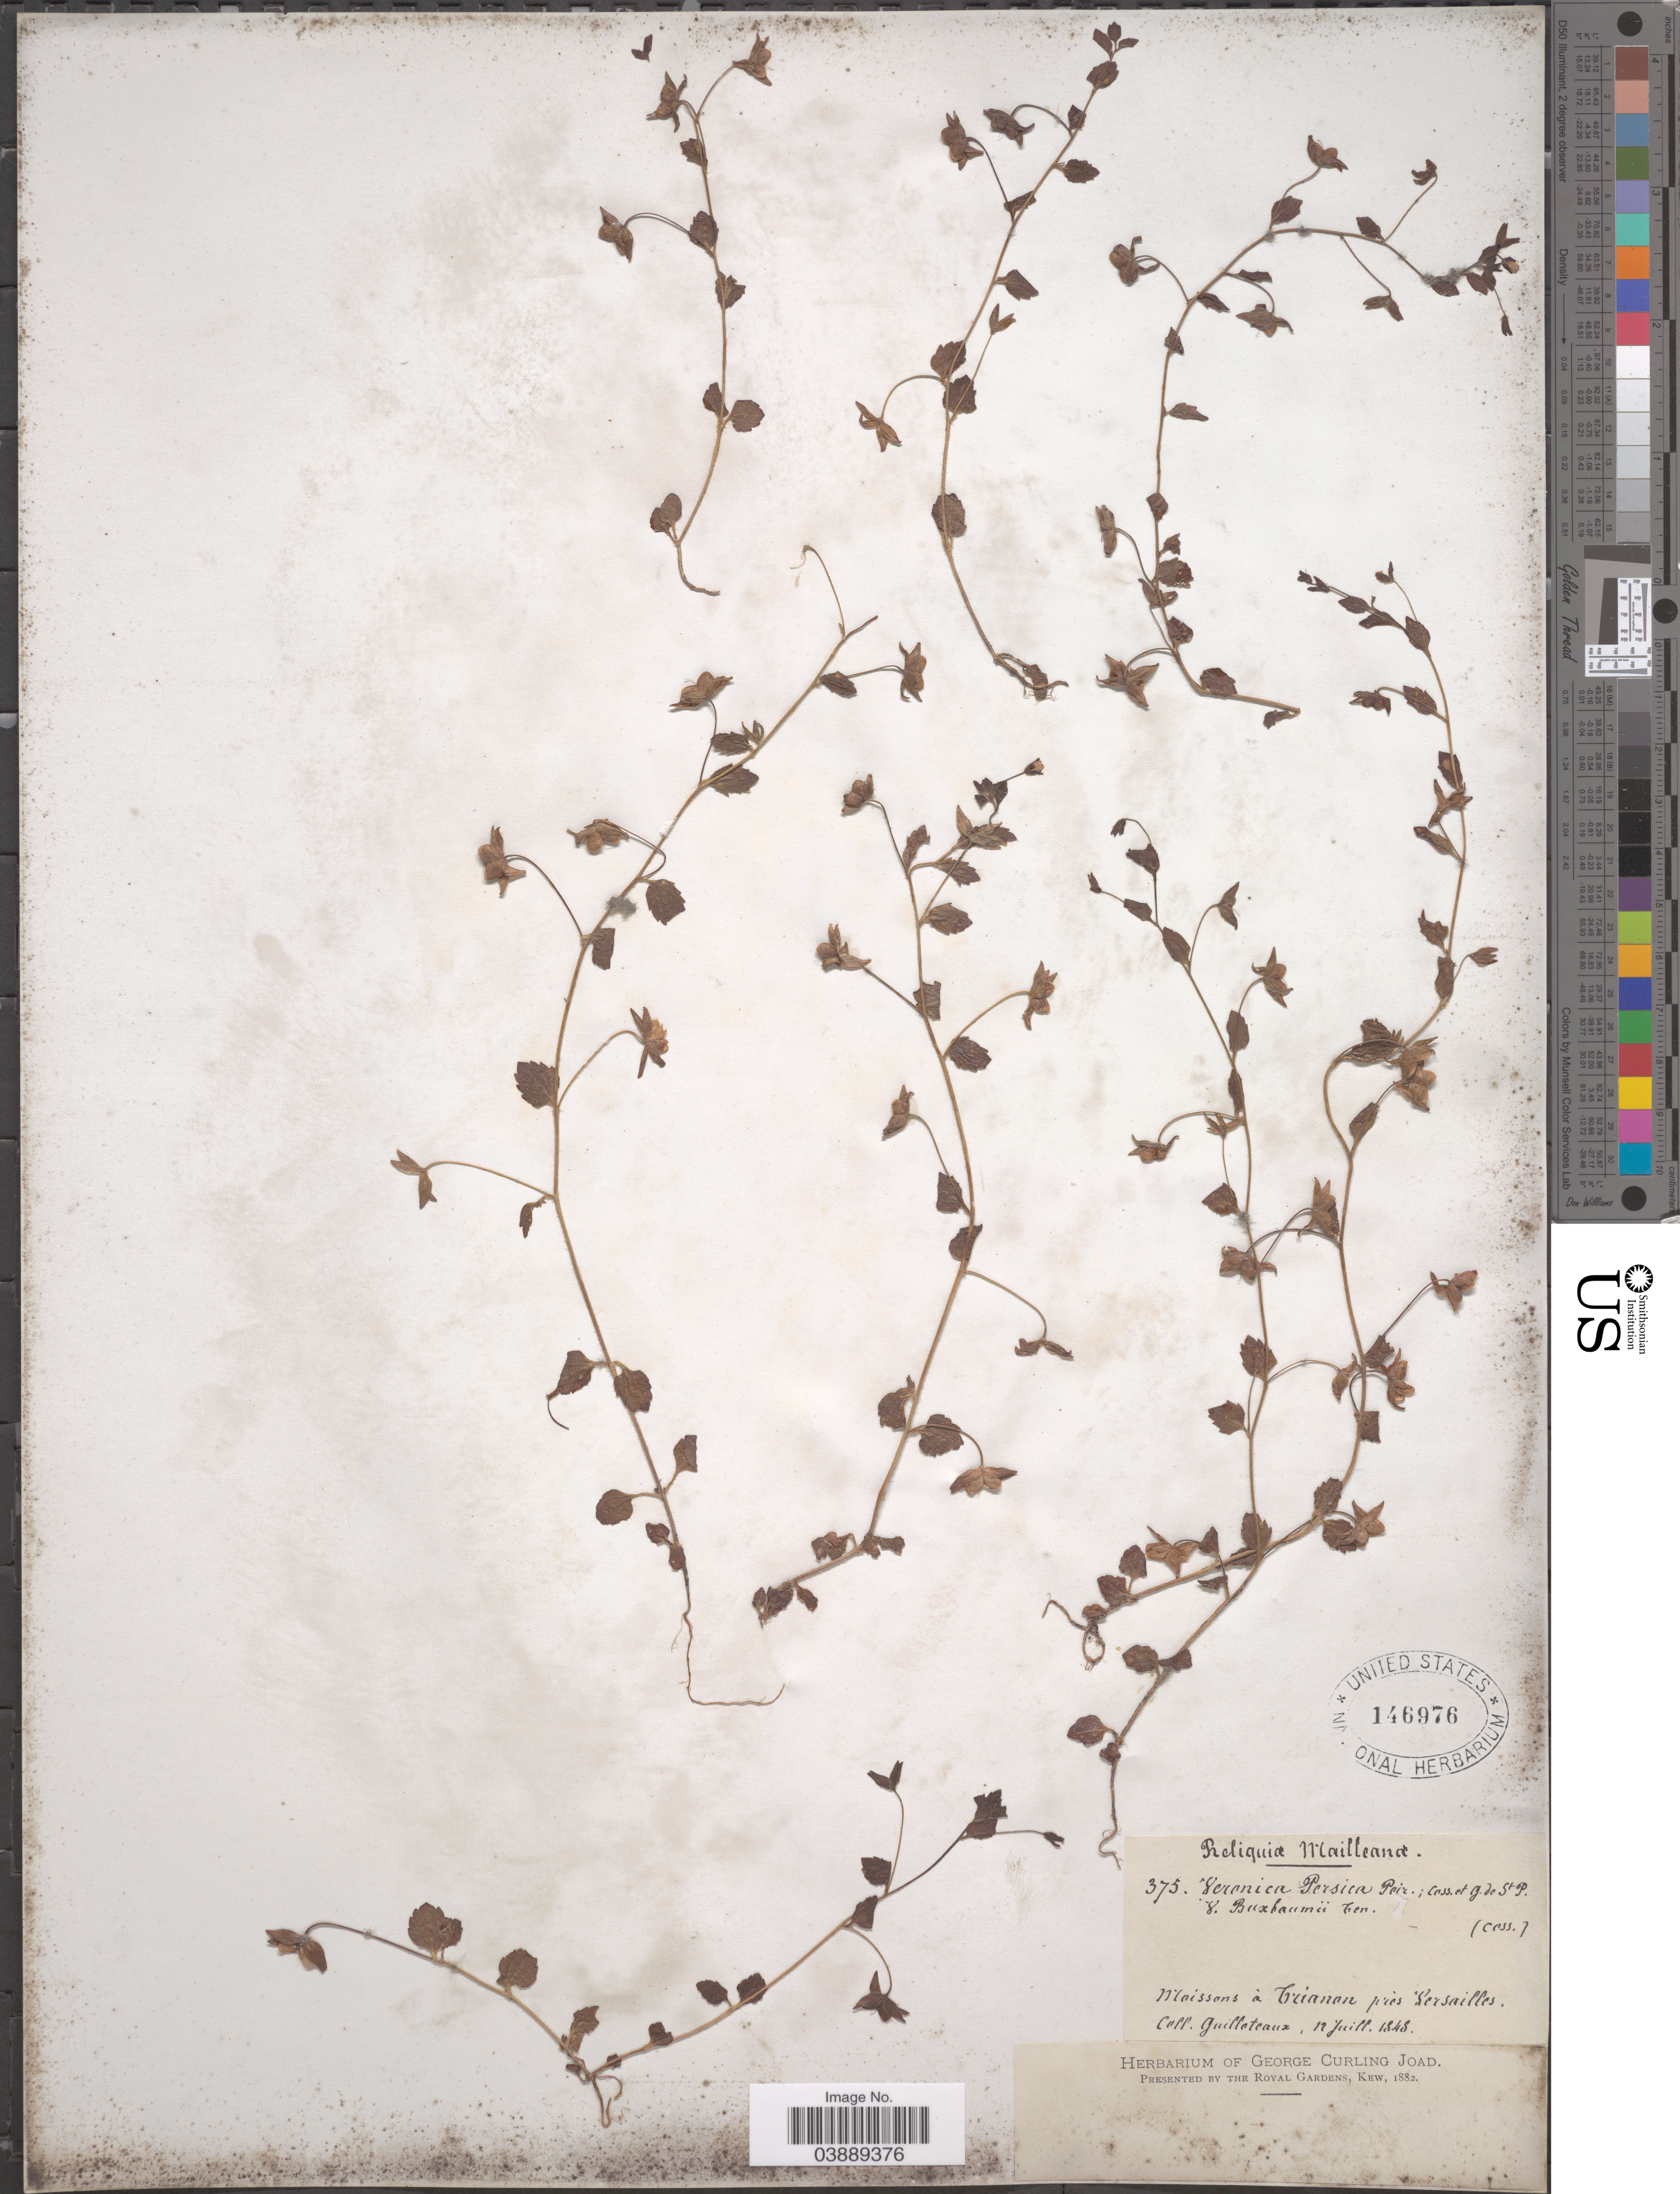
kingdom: Plantae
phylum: Tracheophyta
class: Magnoliopsida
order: Lamiales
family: Plantaginaceae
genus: Veronica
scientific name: Veronica persica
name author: Poir.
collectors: Guilloteaux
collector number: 375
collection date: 1848-07-12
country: France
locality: Moissons à Trianon près Versailles.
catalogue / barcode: US 146976